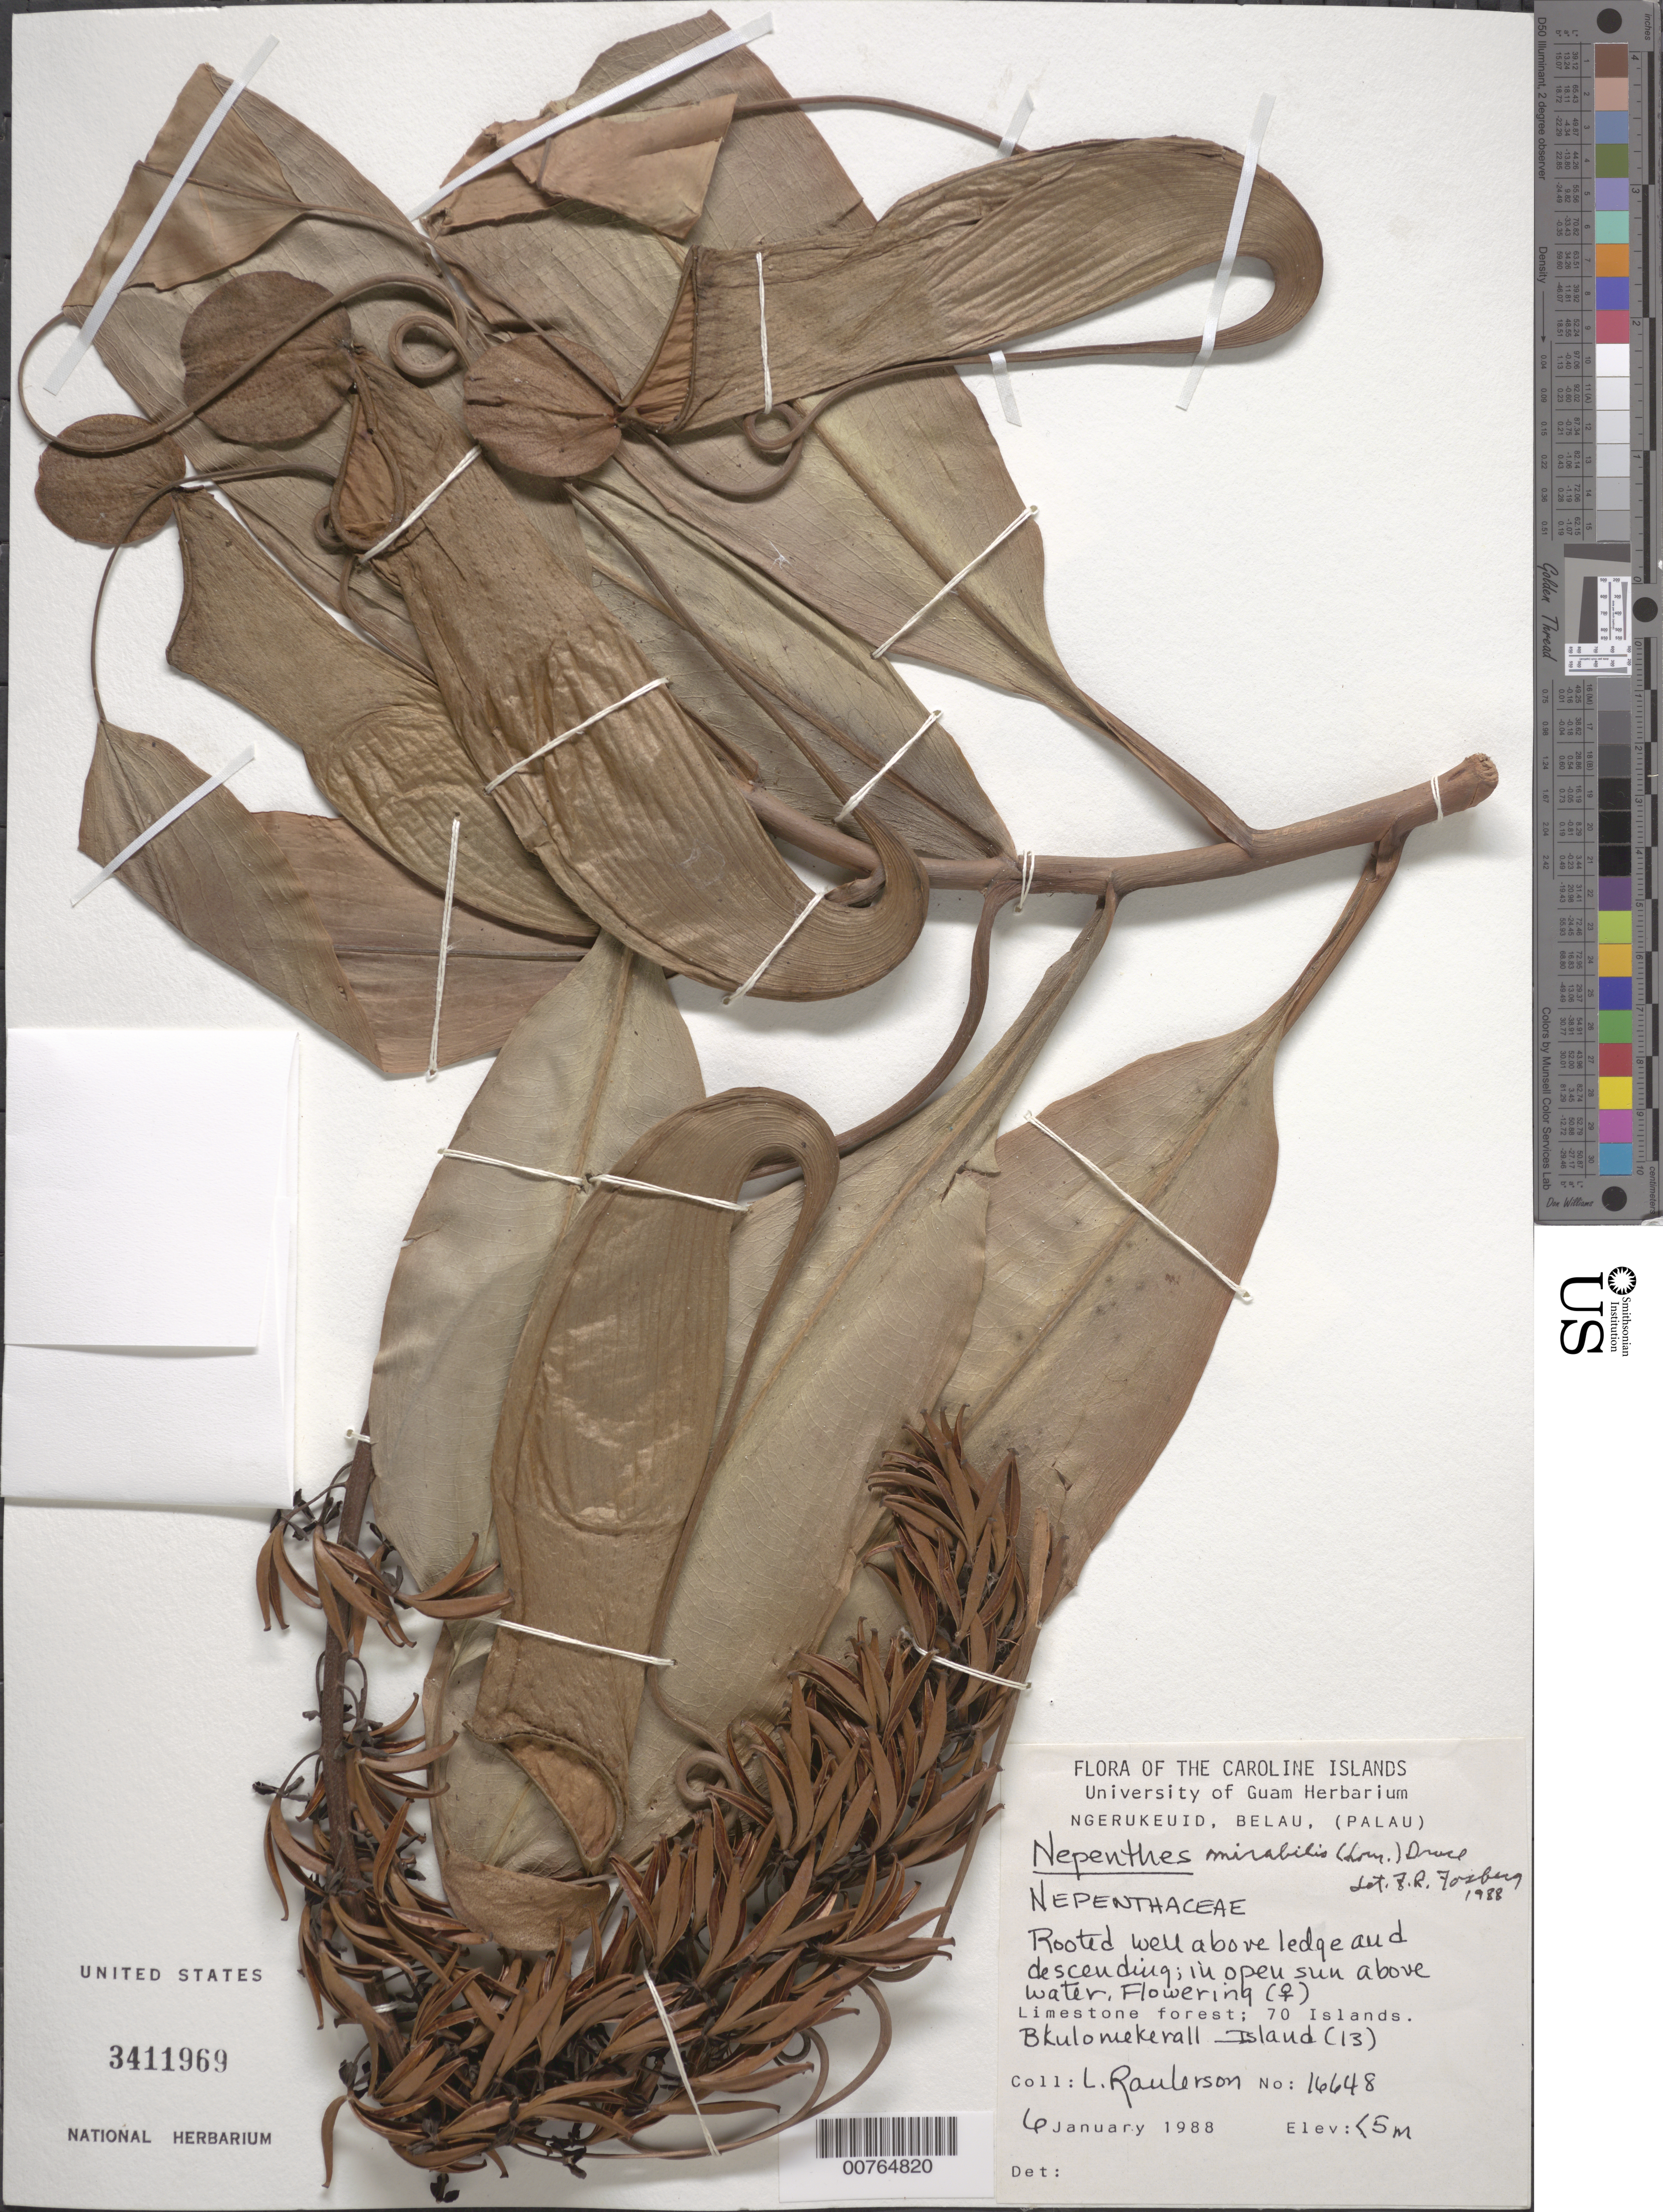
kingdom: Plantae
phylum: Tracheophyta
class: Magnoliopsida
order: Caryophyllales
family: Nepenthaceae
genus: Nepenthes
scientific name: Nepenthes mirabilis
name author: (Lour.) Druce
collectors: L. Raulerson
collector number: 16648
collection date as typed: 06 Jan 1988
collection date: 1988-01-06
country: Palau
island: Ngerukeuid [Orukuizu]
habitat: Limestone forest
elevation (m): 5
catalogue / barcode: US 3411969